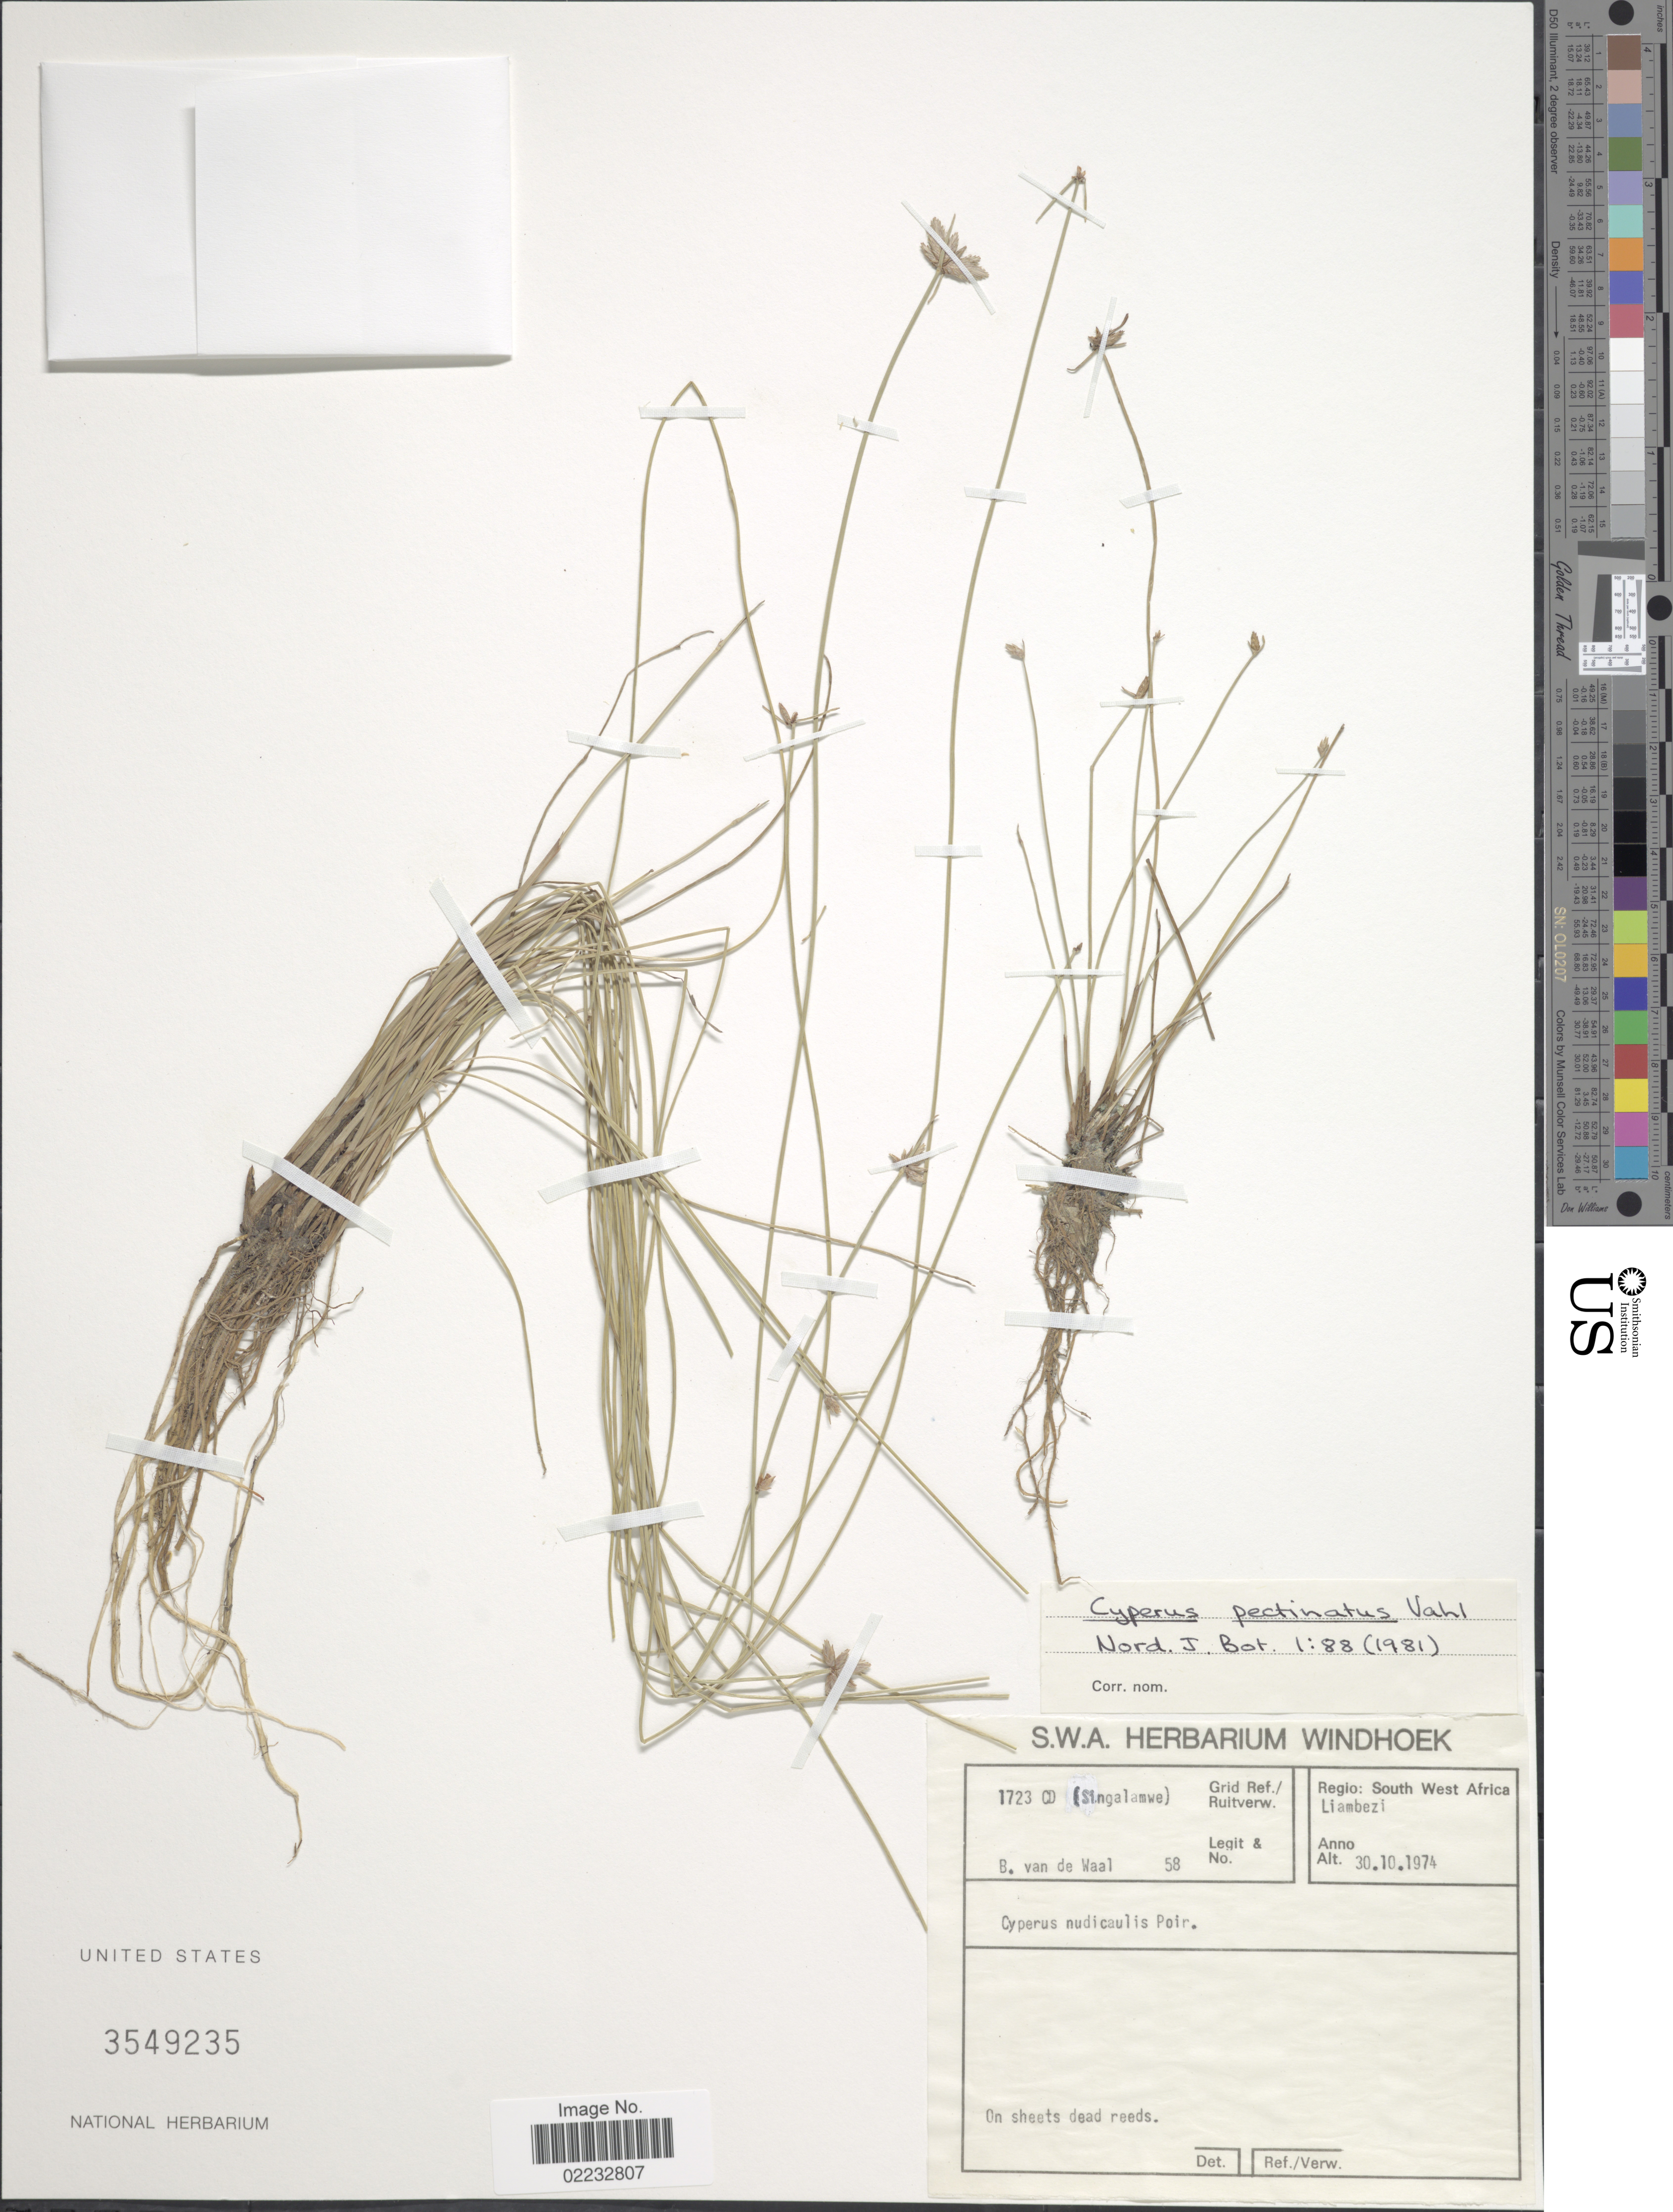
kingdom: Plantae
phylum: Tracheophyta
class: Liliopsida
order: Poales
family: Cyperaceae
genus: Cyperus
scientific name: Cyperus pectinatus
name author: Vahl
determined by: Strong, M. T., (US), Smithsonian Institution - National Museum of Natural History (UNITED STATES)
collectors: B. van de Waal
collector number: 58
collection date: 1974-10-30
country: Namibia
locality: South West Africa, Liambezi, Grid Ref./Ruitverw. 1723 CD (Singalamwe).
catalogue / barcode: US 3549235